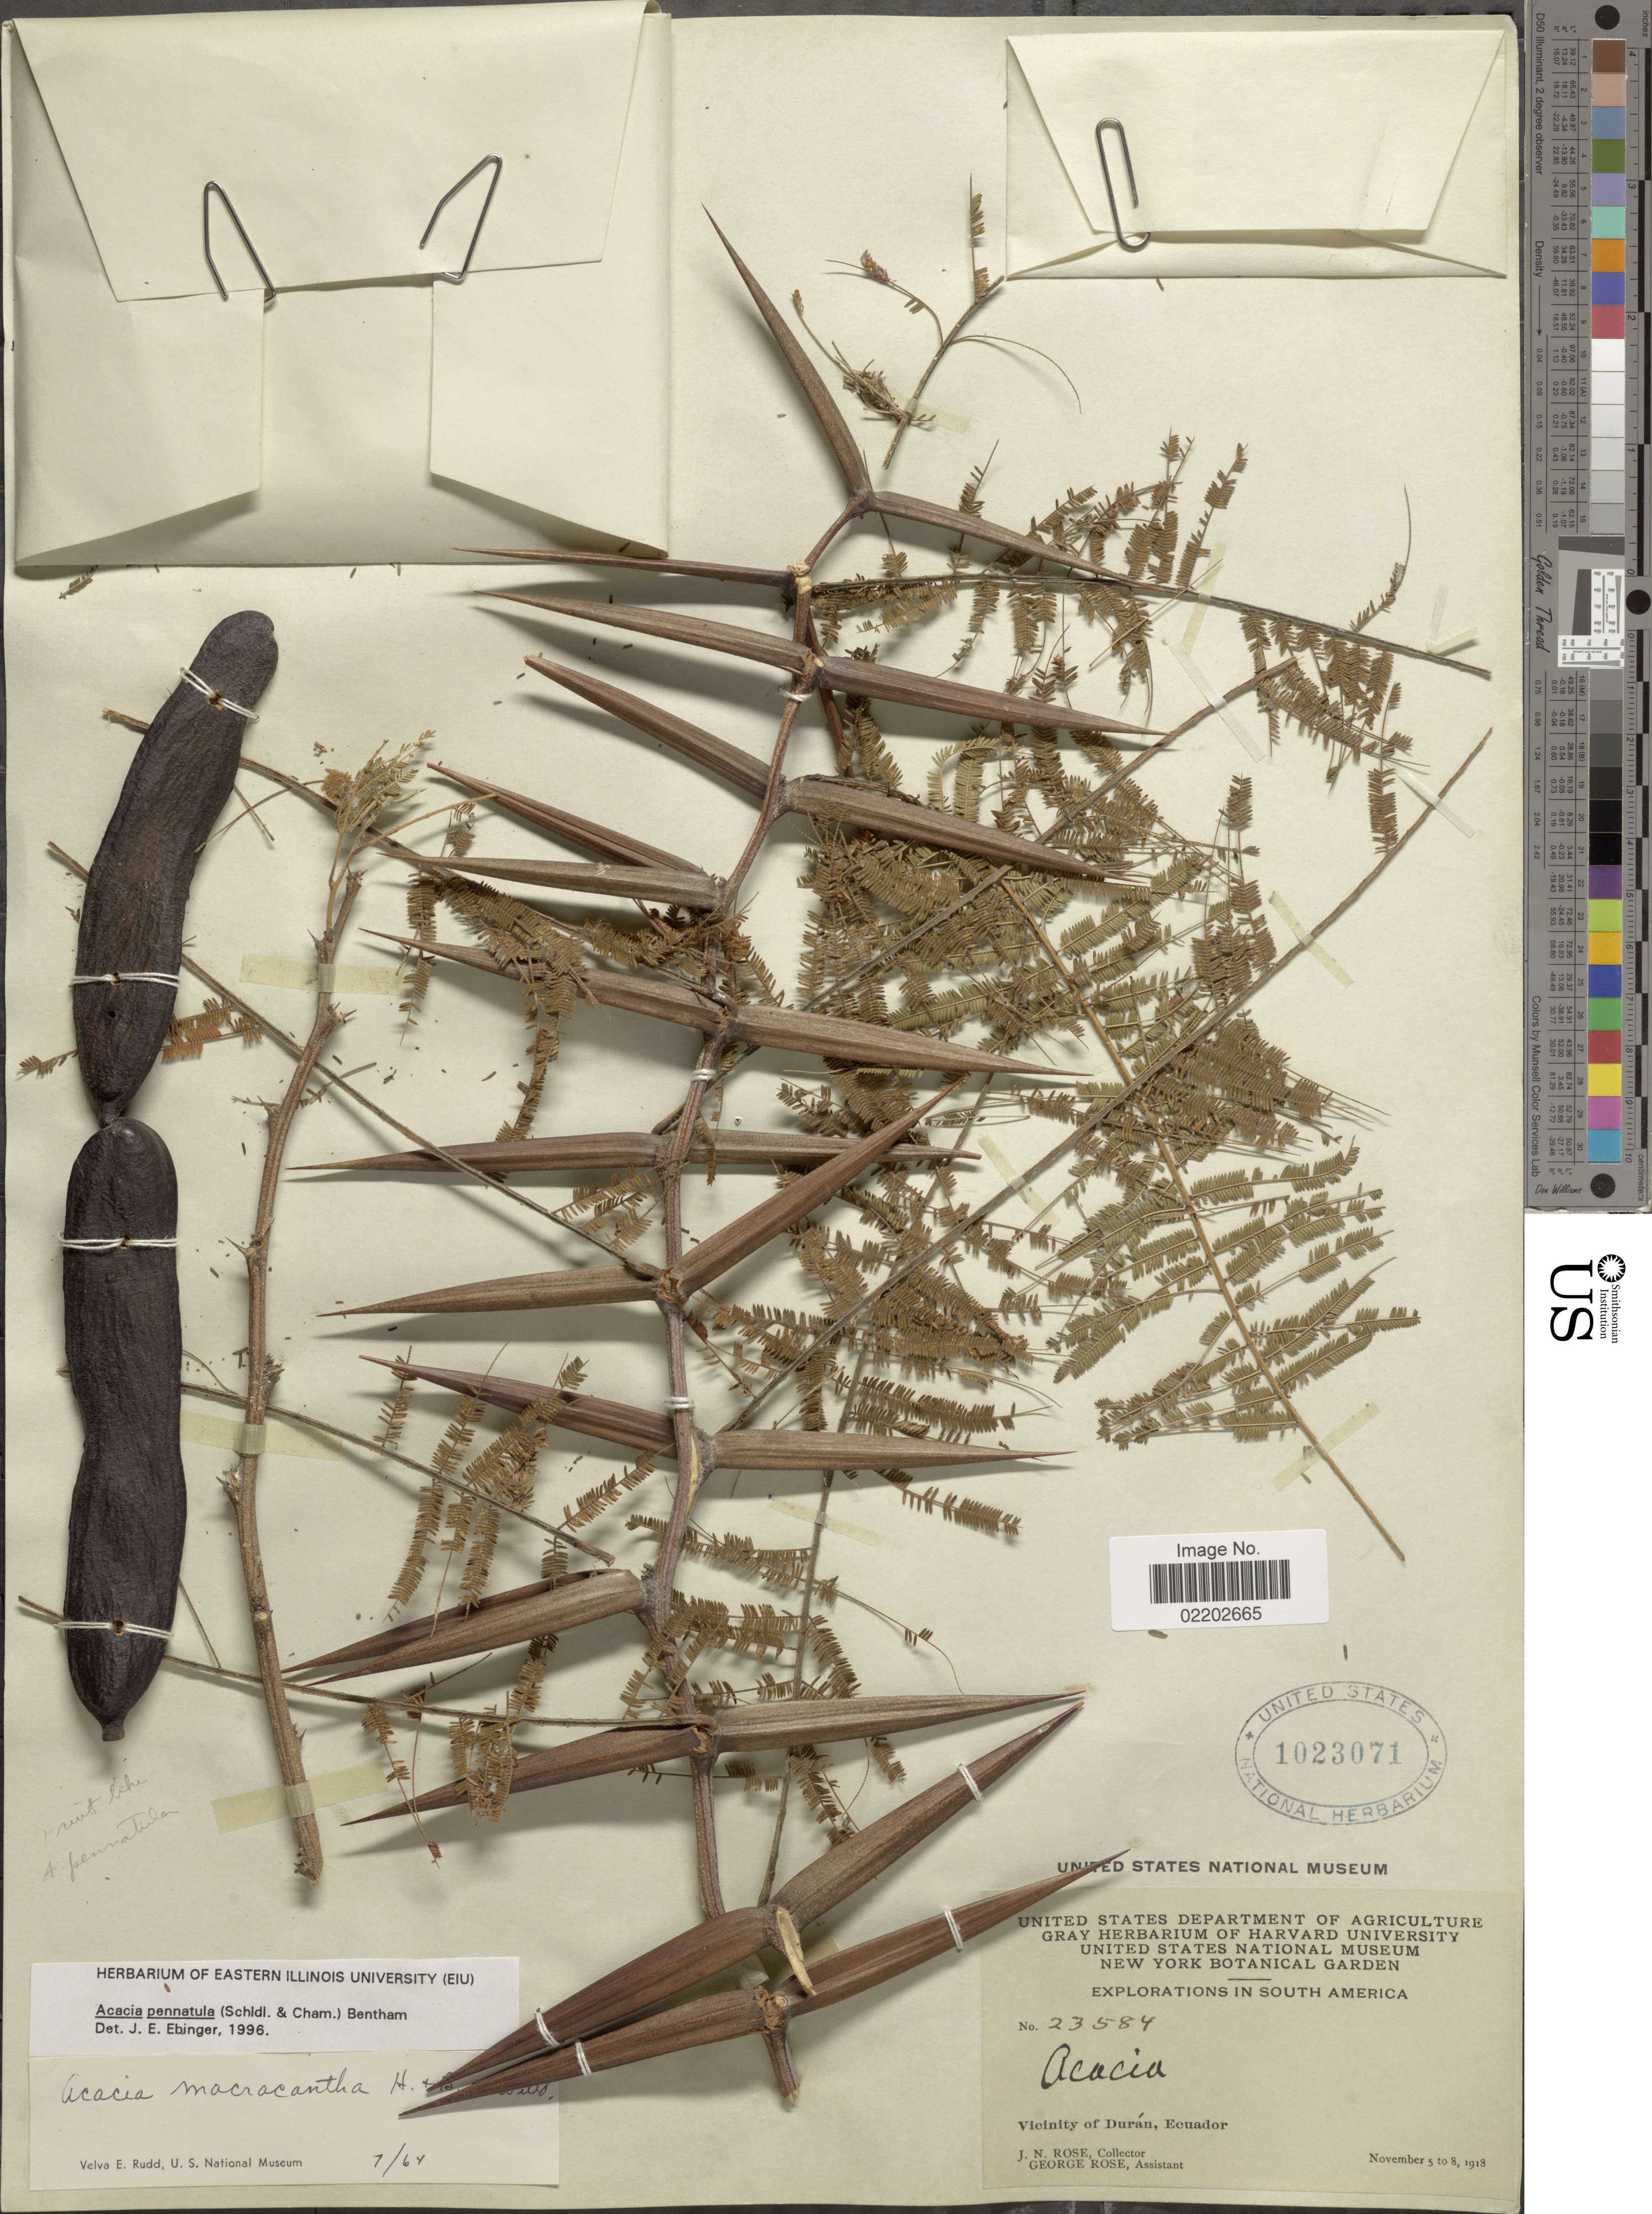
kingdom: Plantae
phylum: Tracheophyta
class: Magnoliopsida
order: Fabales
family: Fabaceae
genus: Vachellia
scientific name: Vachellia pennatula var. pennatula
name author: (Schltdl. & Cham.) Seigler & Ebinger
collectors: J. N. Rose & G. Rose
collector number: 23584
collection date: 1918-11-05/1918-11-08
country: Ecuador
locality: Vicinity of Duran, Ecuador.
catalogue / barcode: US 1023071